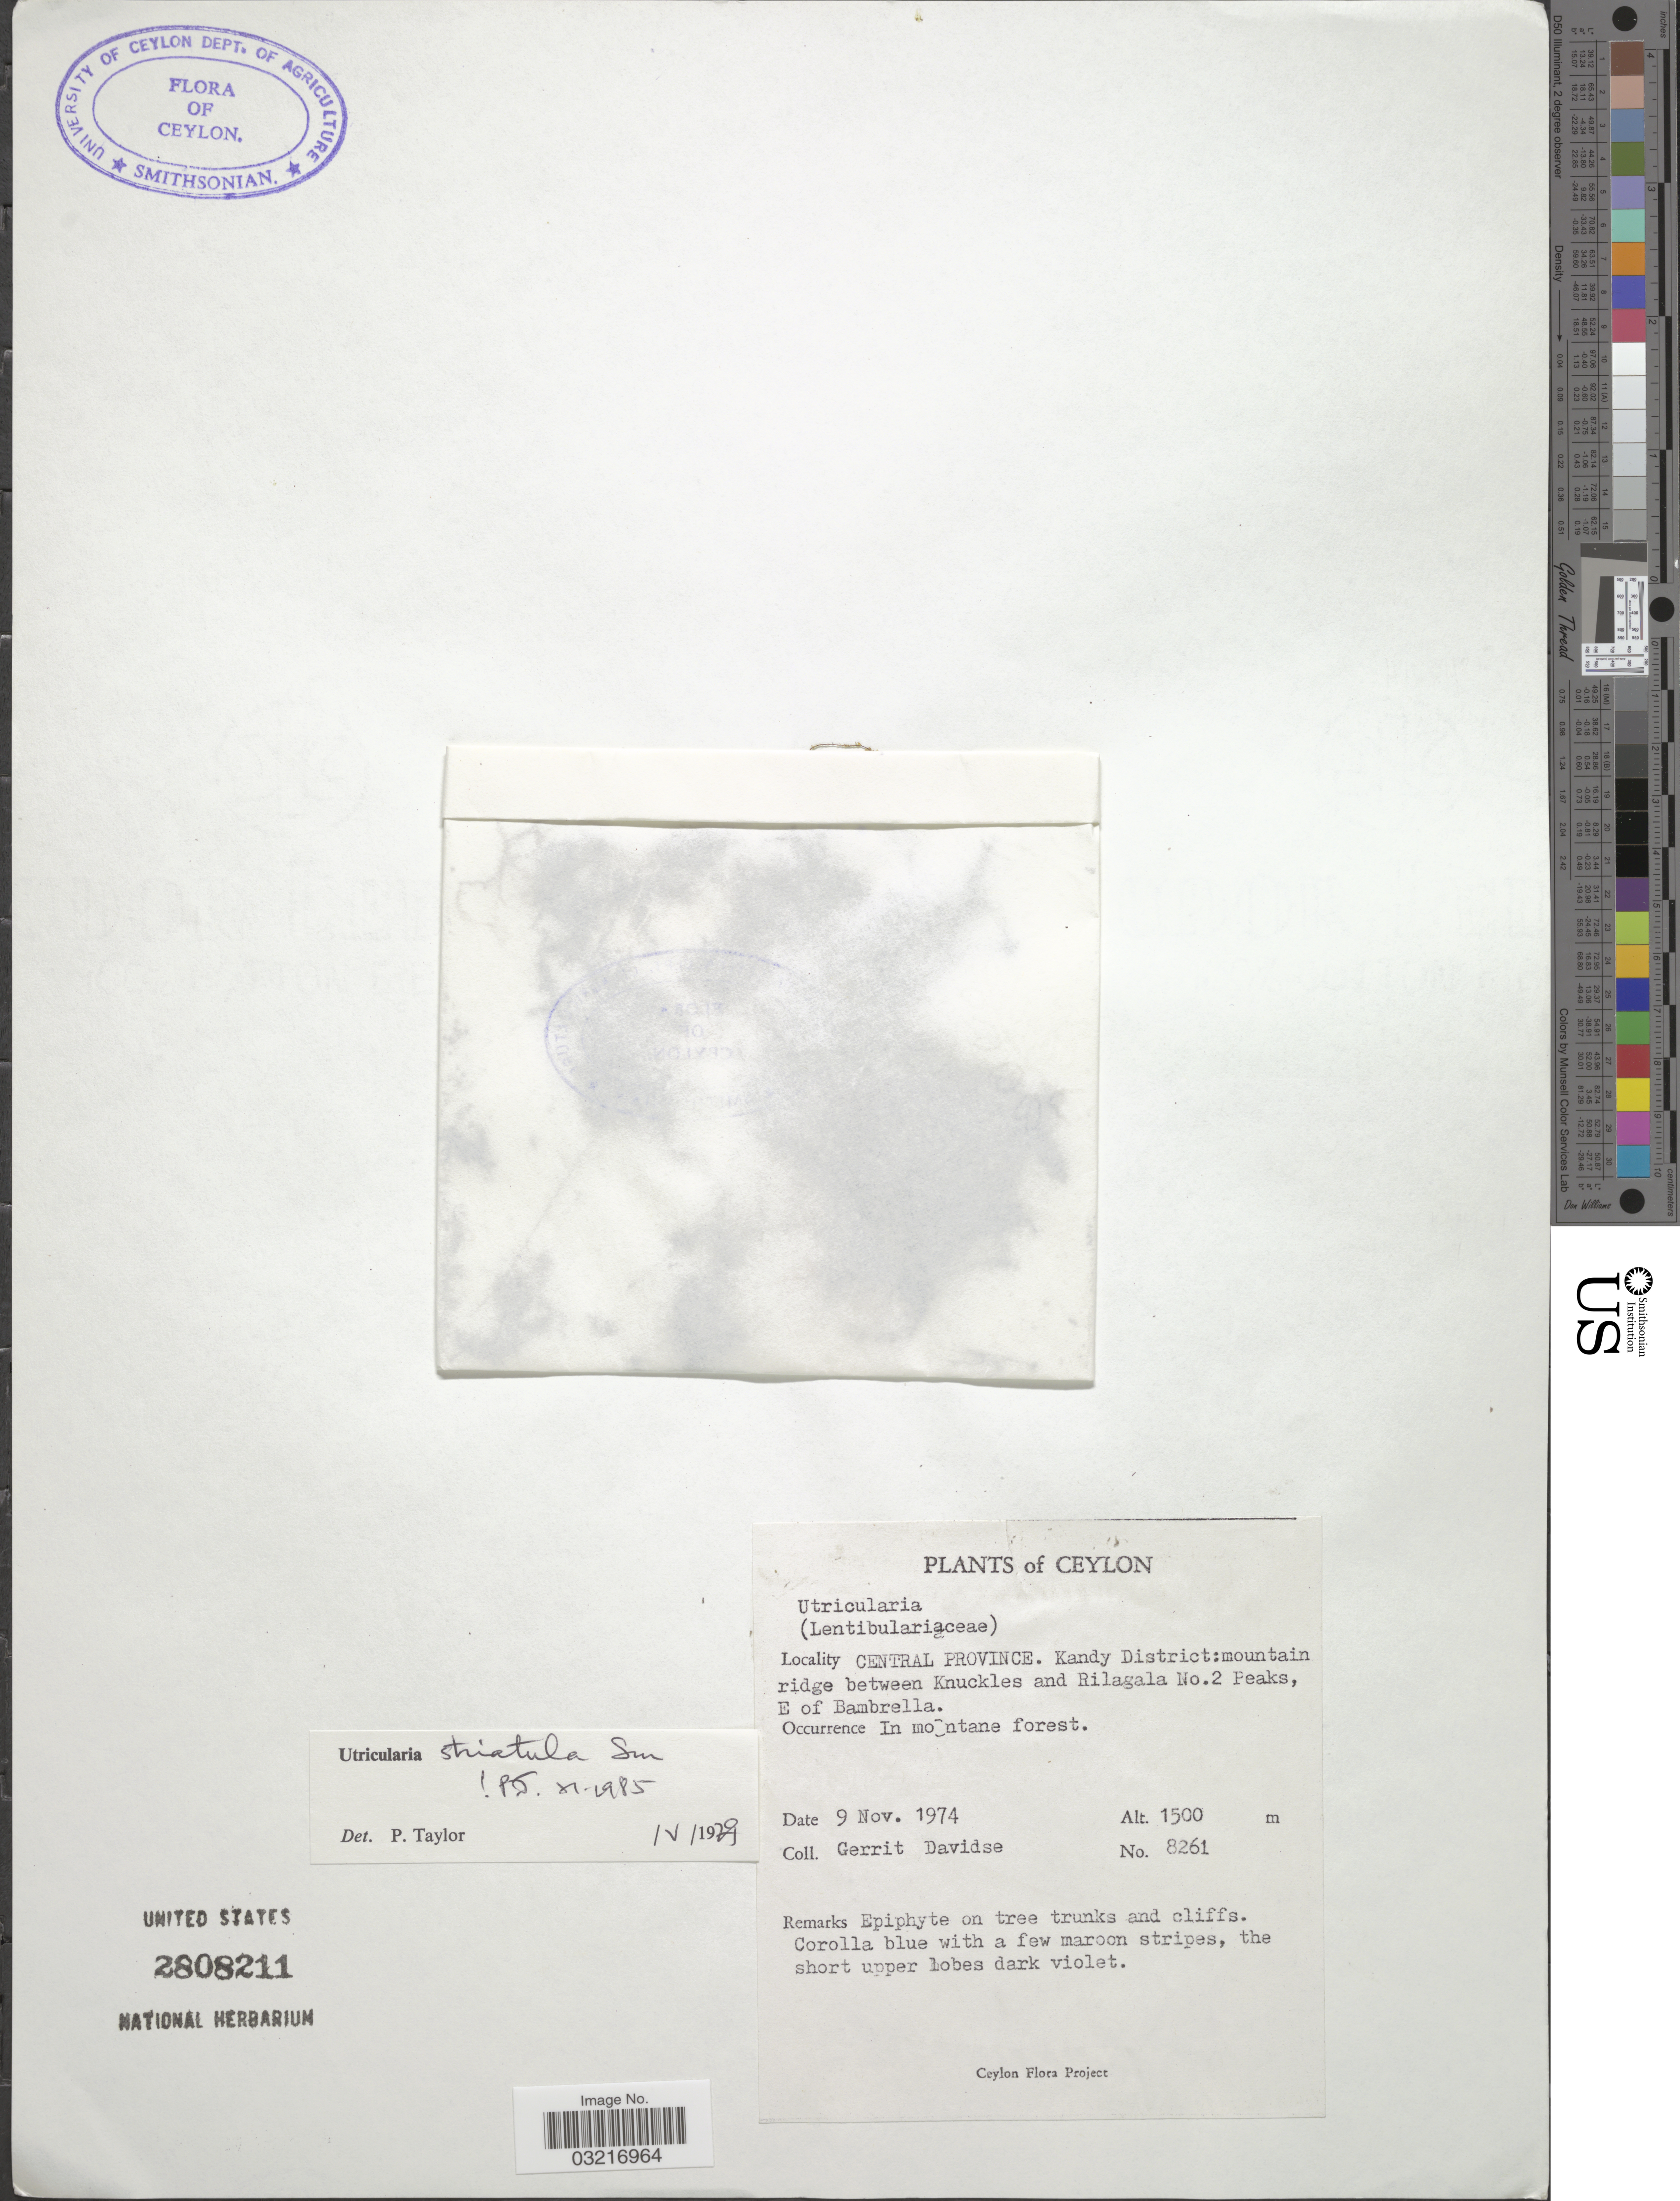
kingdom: Plantae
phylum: Tracheophyta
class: Magnoliopsida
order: Lamiales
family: Lentibulariaceae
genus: Utricularia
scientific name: Utricularia striatula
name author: Sm.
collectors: G. Davidse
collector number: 8261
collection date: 1974-11-09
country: Sri Lanka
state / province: Central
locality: Ceylon, Kandy District: mountain ridge between Knuckles and Rilagala No. 2 Peaks, E of Bambrella.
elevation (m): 1500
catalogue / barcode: US 2808211